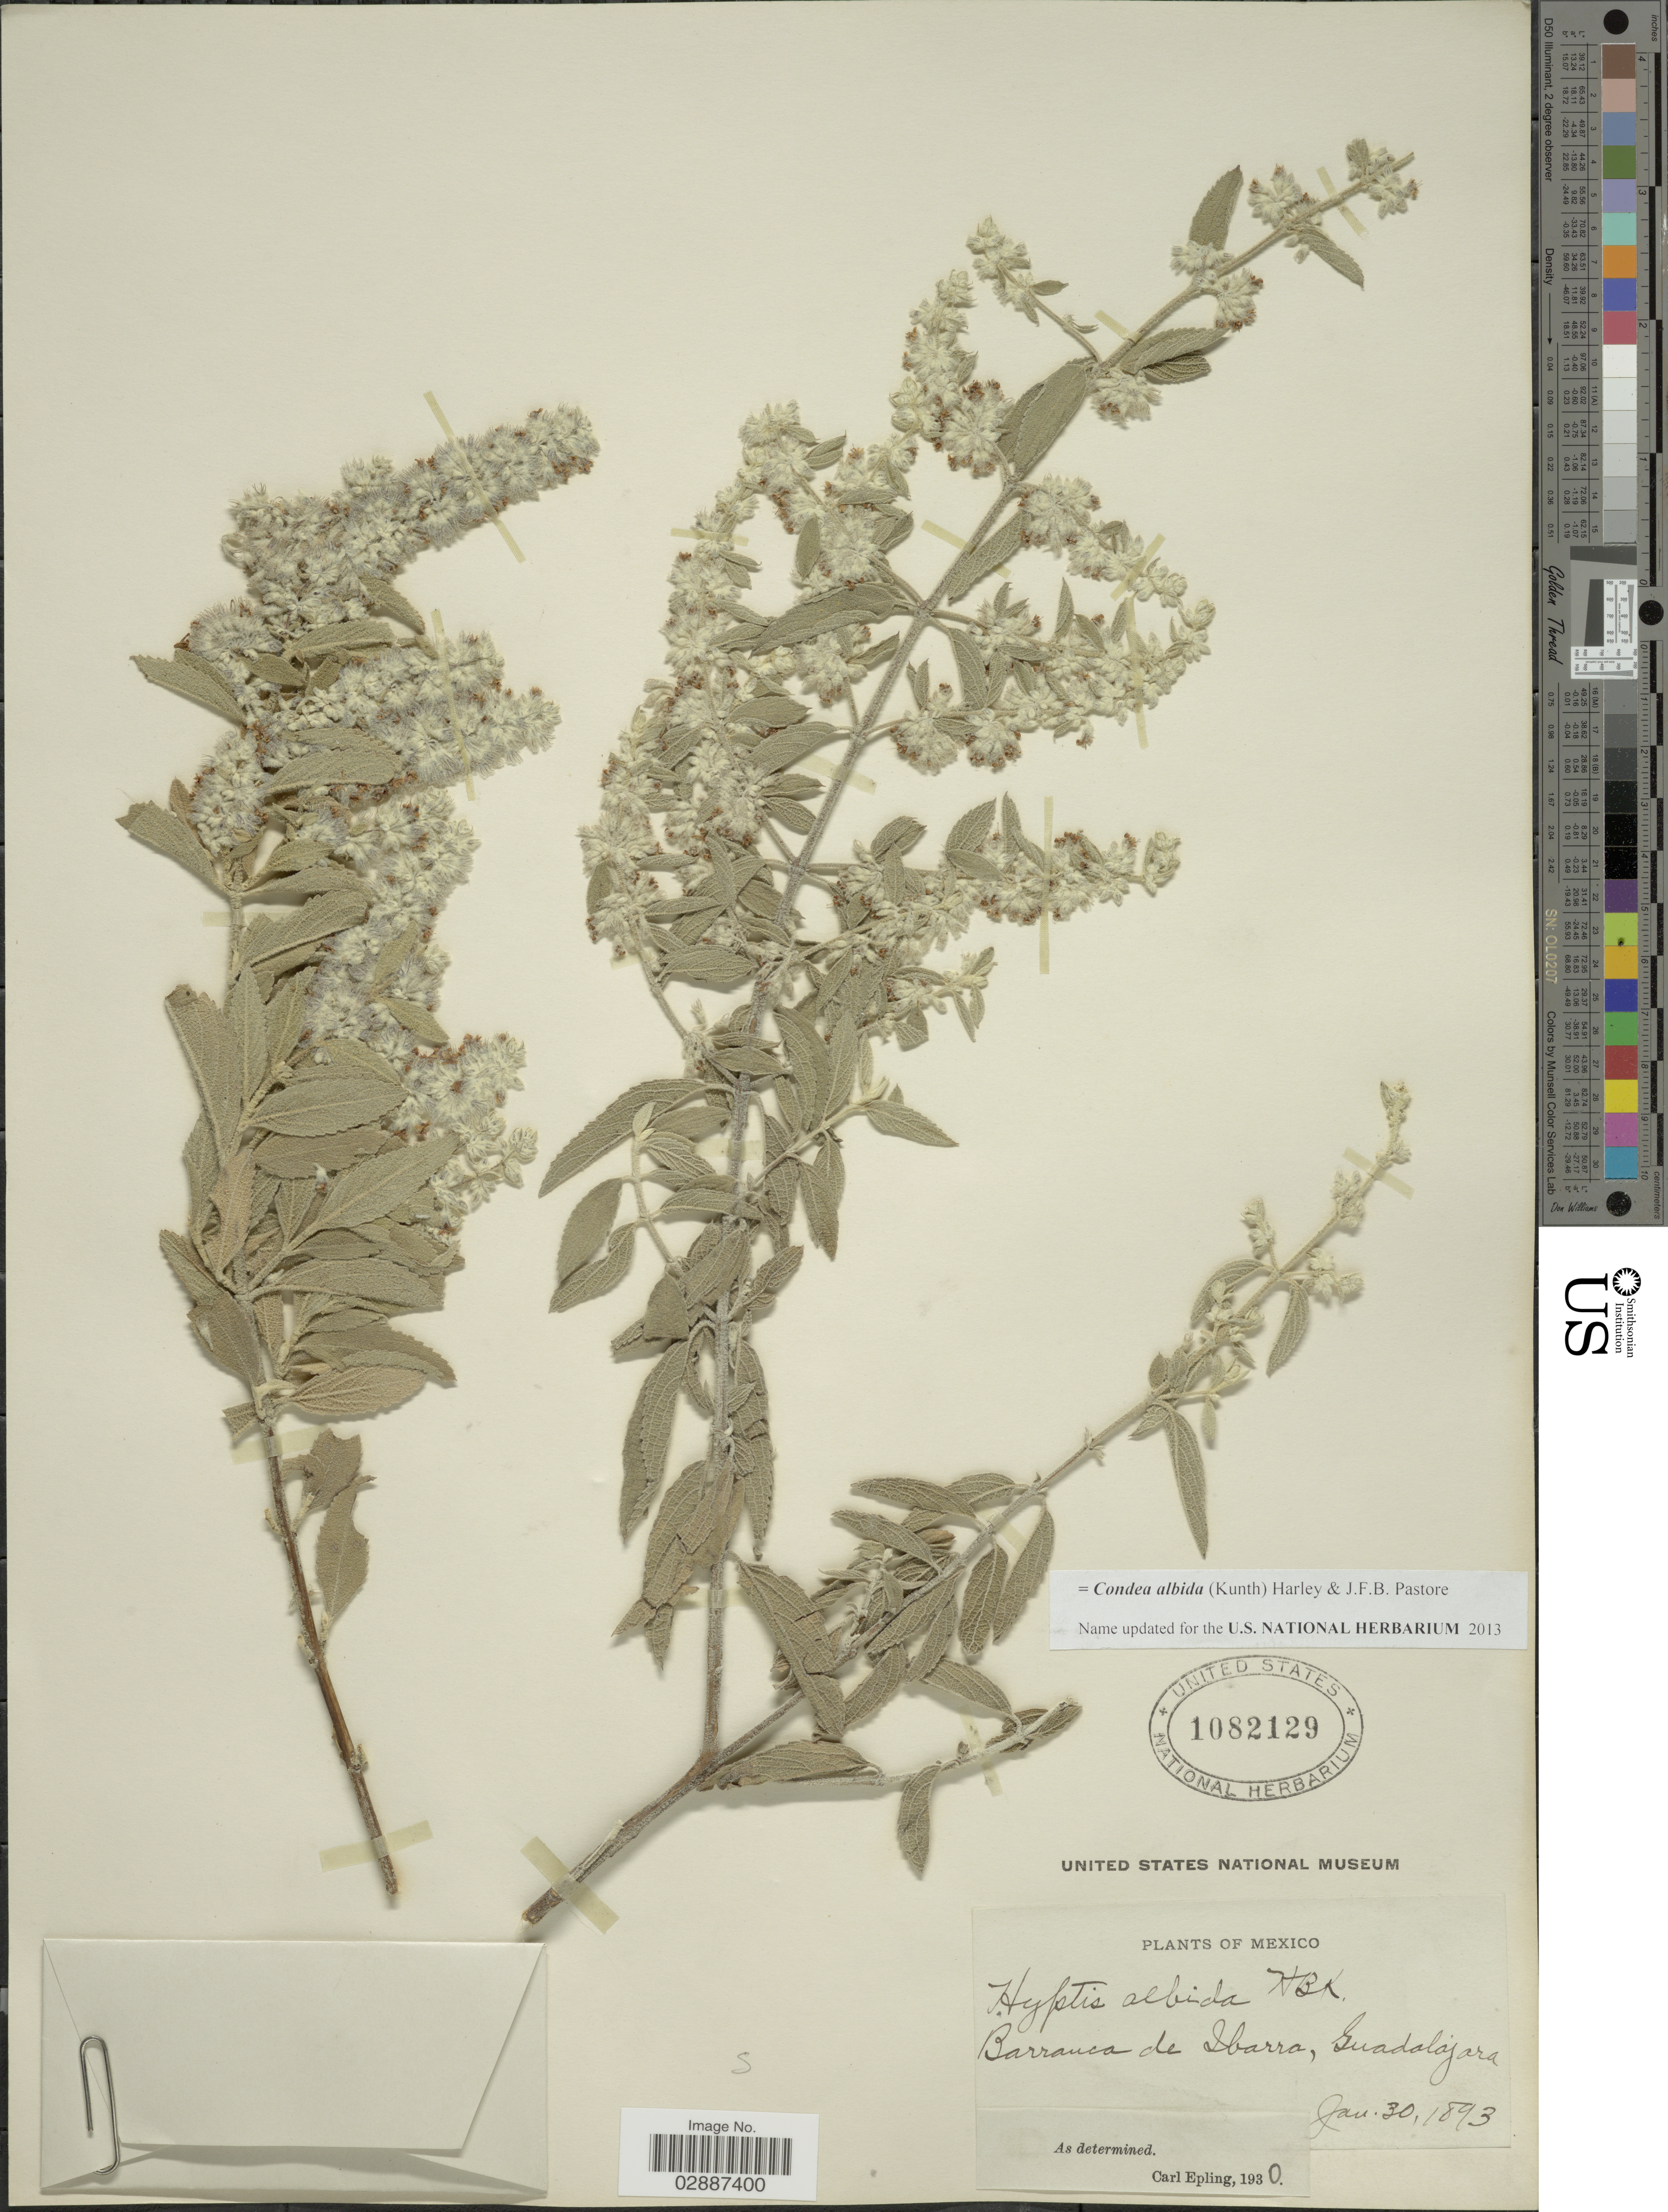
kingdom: Plantae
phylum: Tracheophyta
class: Magnoliopsida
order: Lamiales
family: Lamiaceae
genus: Condea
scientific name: Condea albida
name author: (Kunth) Harley & J.F.B. Pastore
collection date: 1893-01-30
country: Mexico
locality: Barranca de Ibarra.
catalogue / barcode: US 1082129